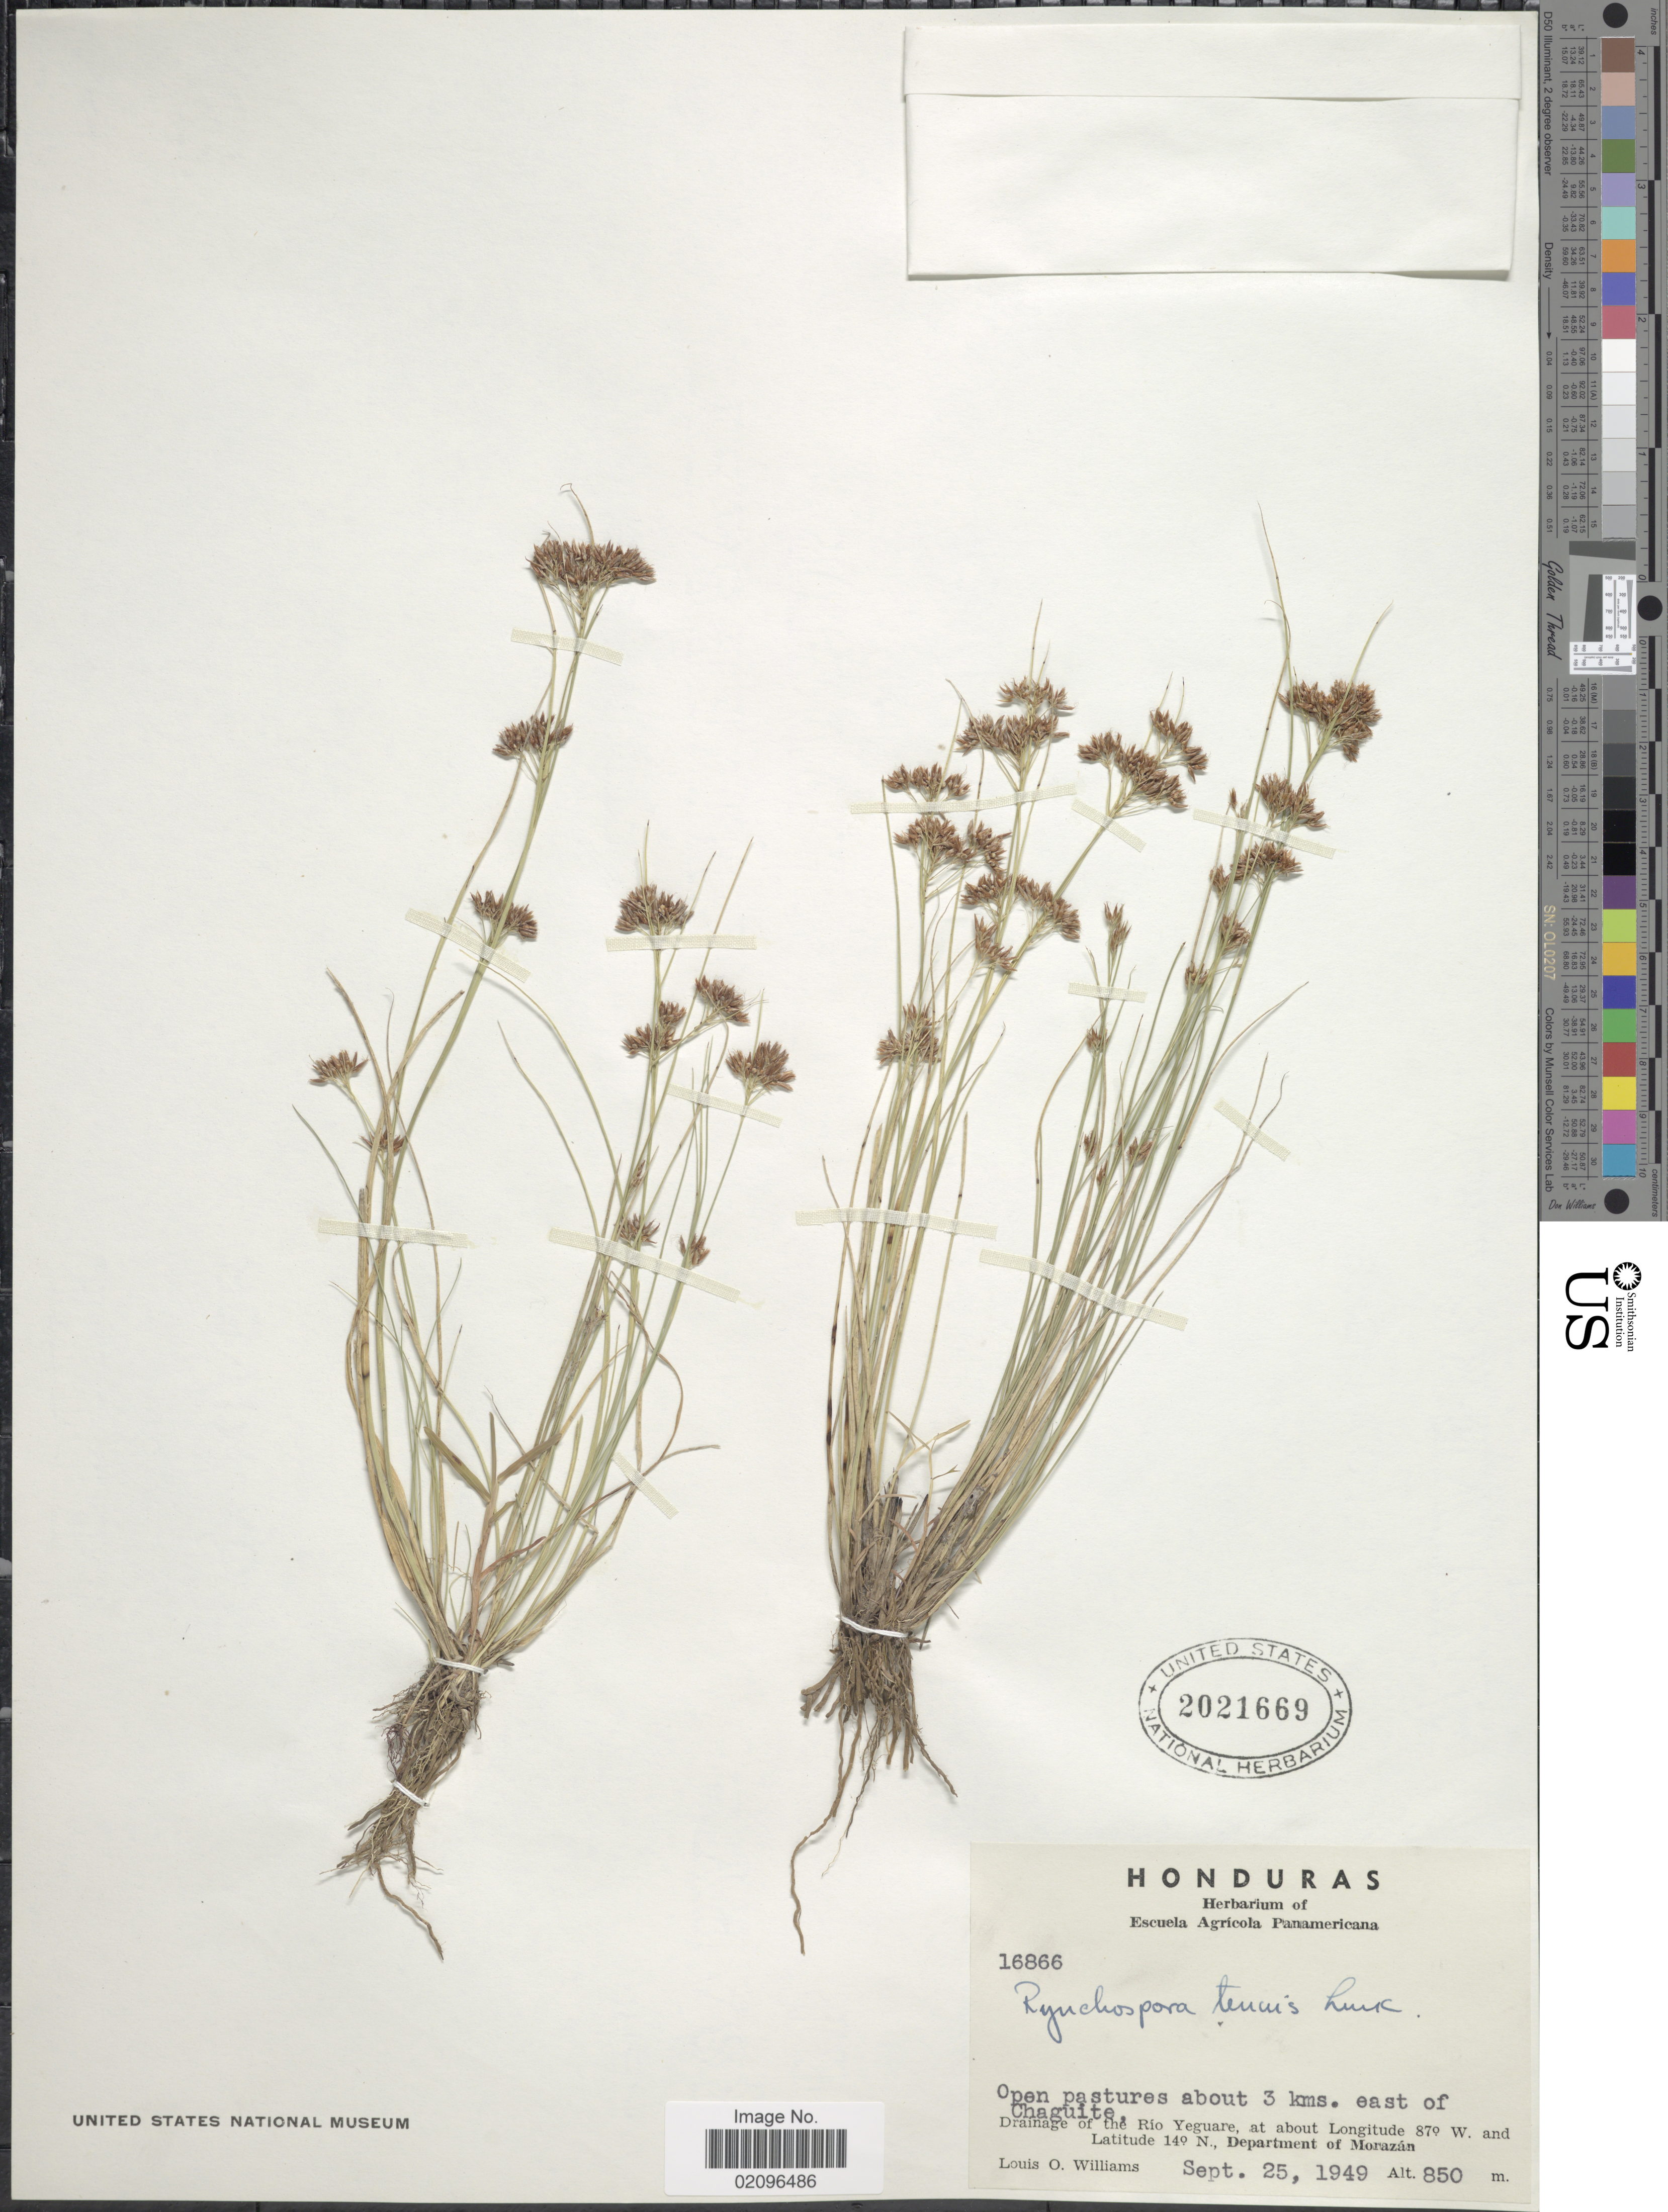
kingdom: Plantae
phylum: Tracheophyta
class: Liliopsida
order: Poales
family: Cyperaceae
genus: Rhynchospora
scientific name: Rhynchospora tenuis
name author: Link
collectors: L. O. Williams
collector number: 16866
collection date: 1949-09-25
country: Honduras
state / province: Fco. Morazán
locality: Open pastures about 3 kms. east of Chaguiite, Drainage of the Rio Yeguare, Department of Morazan.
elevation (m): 850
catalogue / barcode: US 2021669